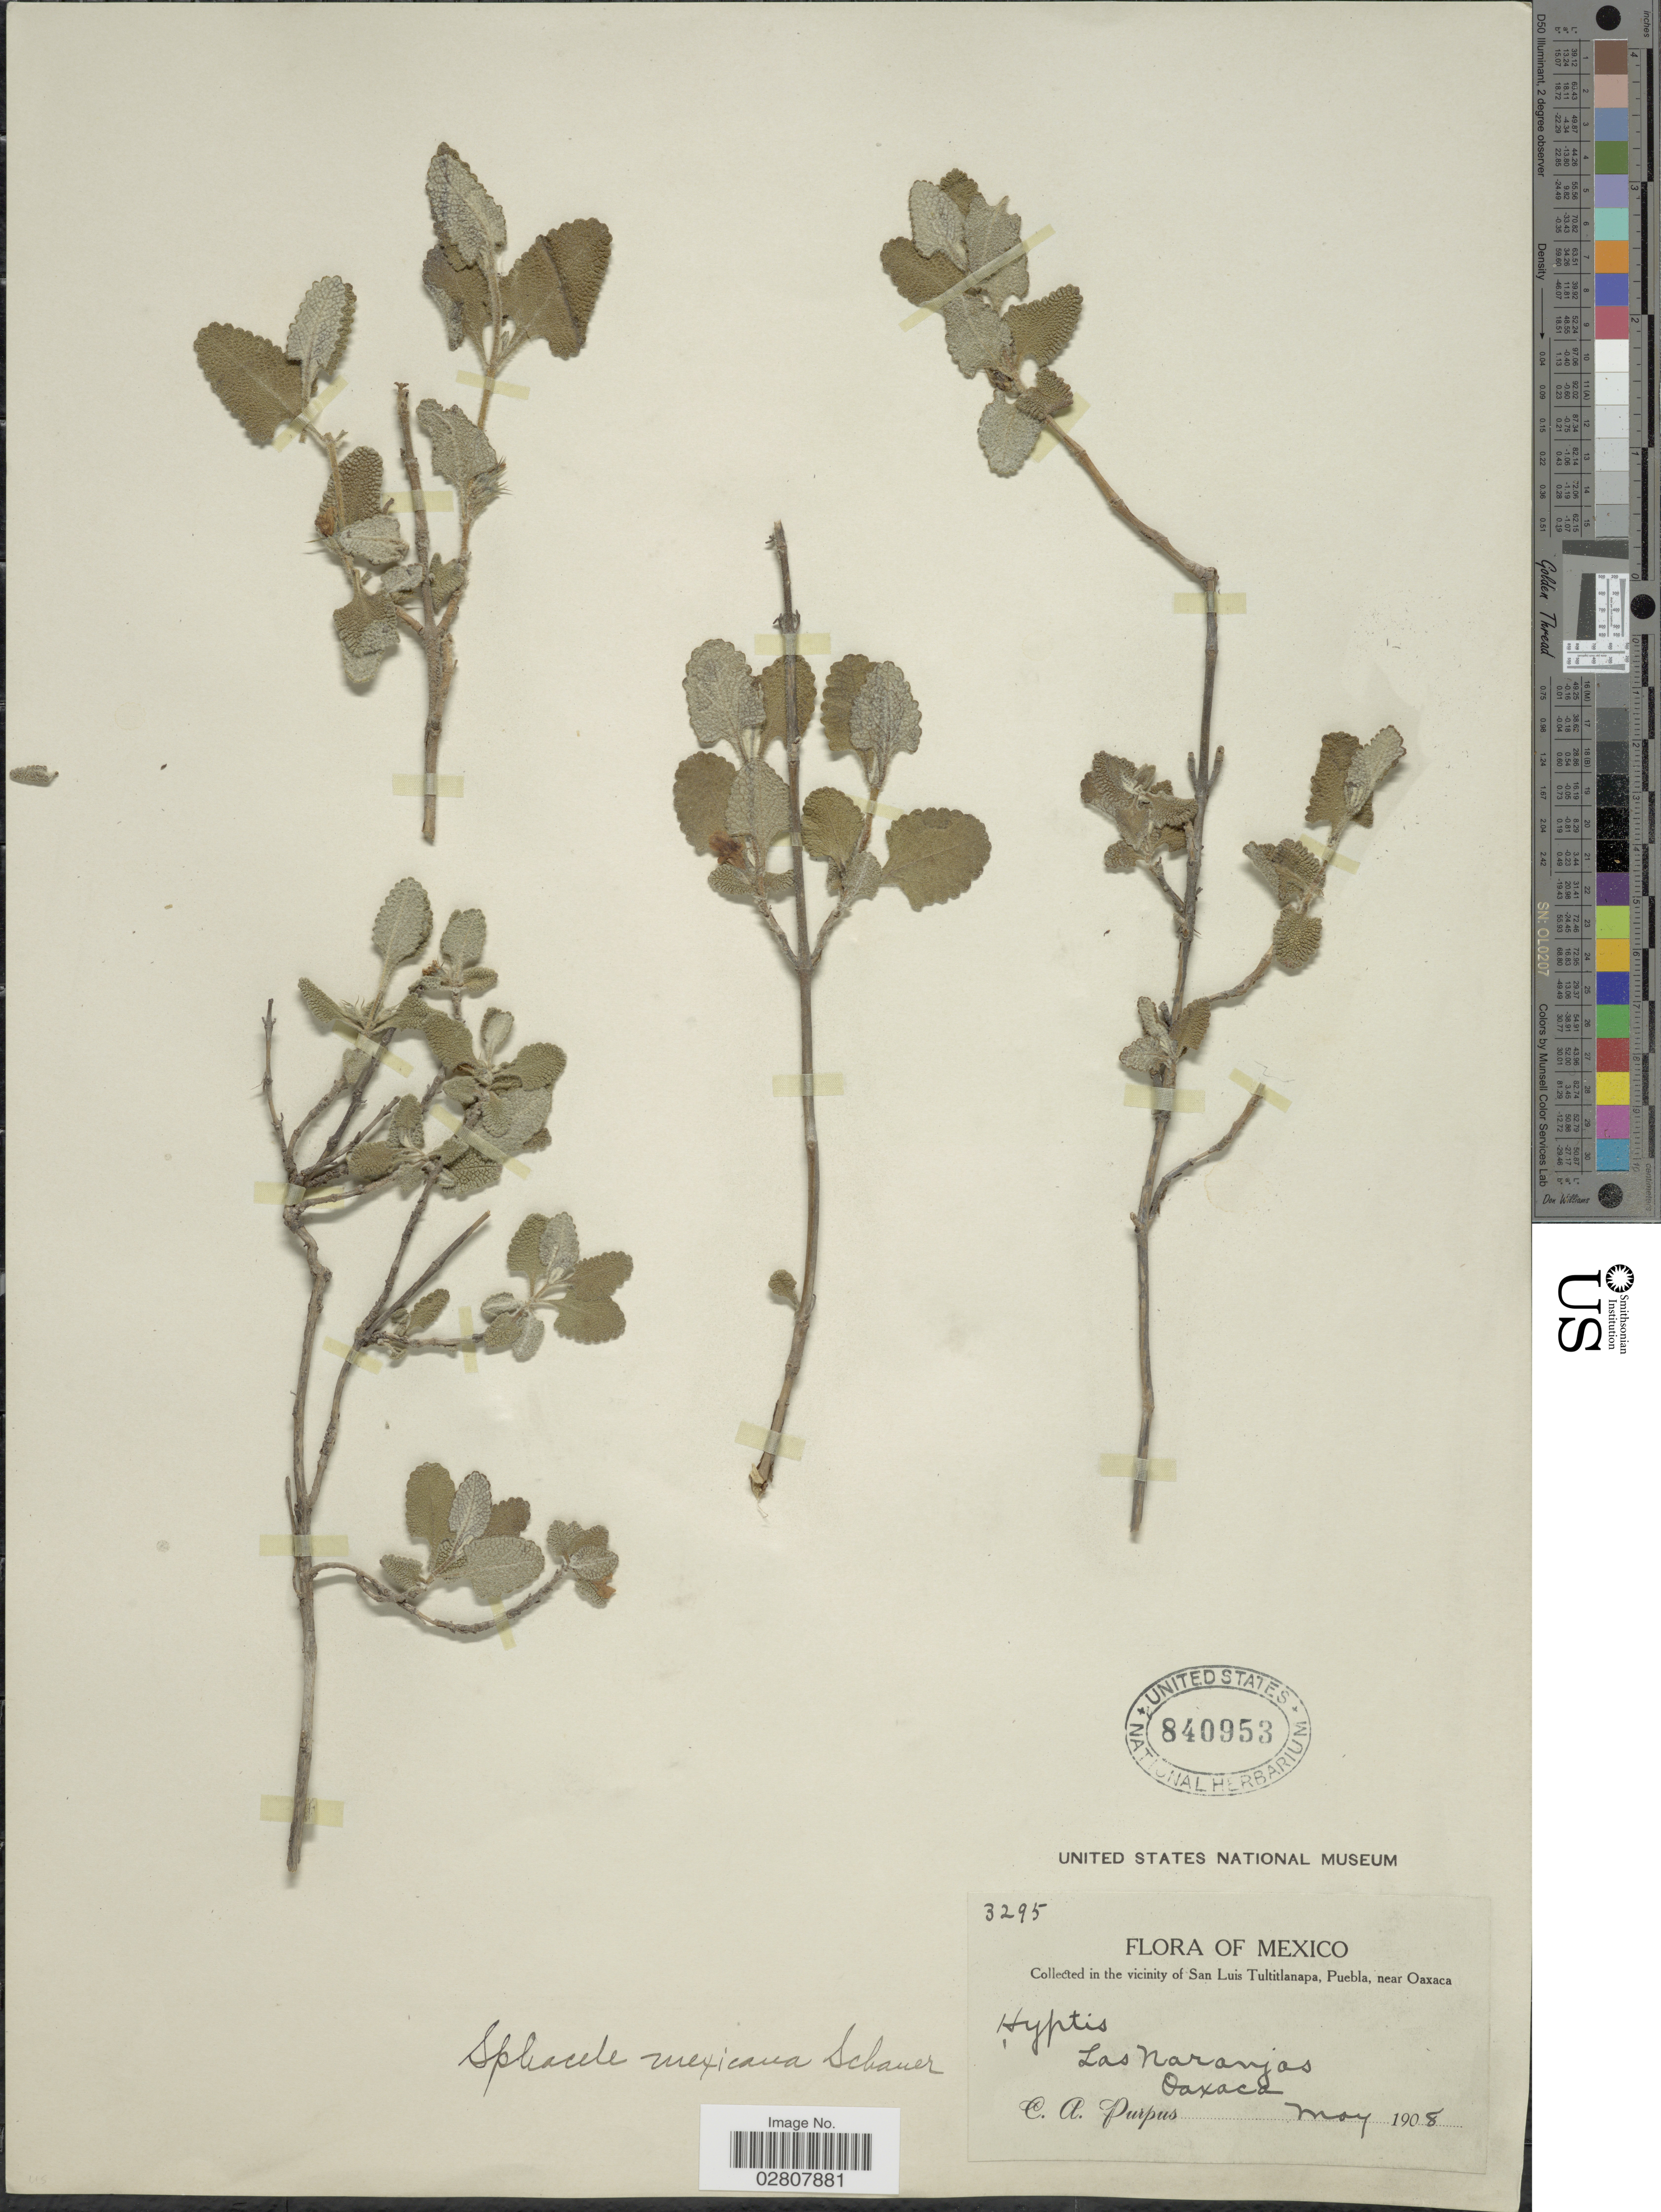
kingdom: Plantae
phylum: Tracheophyta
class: Magnoliopsida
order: Lamiales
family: Lamiaceae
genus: Lepechinia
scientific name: Lepechinia mexicana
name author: (S. Schauer) Epling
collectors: C. A. Purpus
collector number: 3295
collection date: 1908-05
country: Mexico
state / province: Oaxaca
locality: In the vicinity of San Luis Tultutlanapa, Puebla, near Oaxaca. Las Naranjas.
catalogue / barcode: US 840953